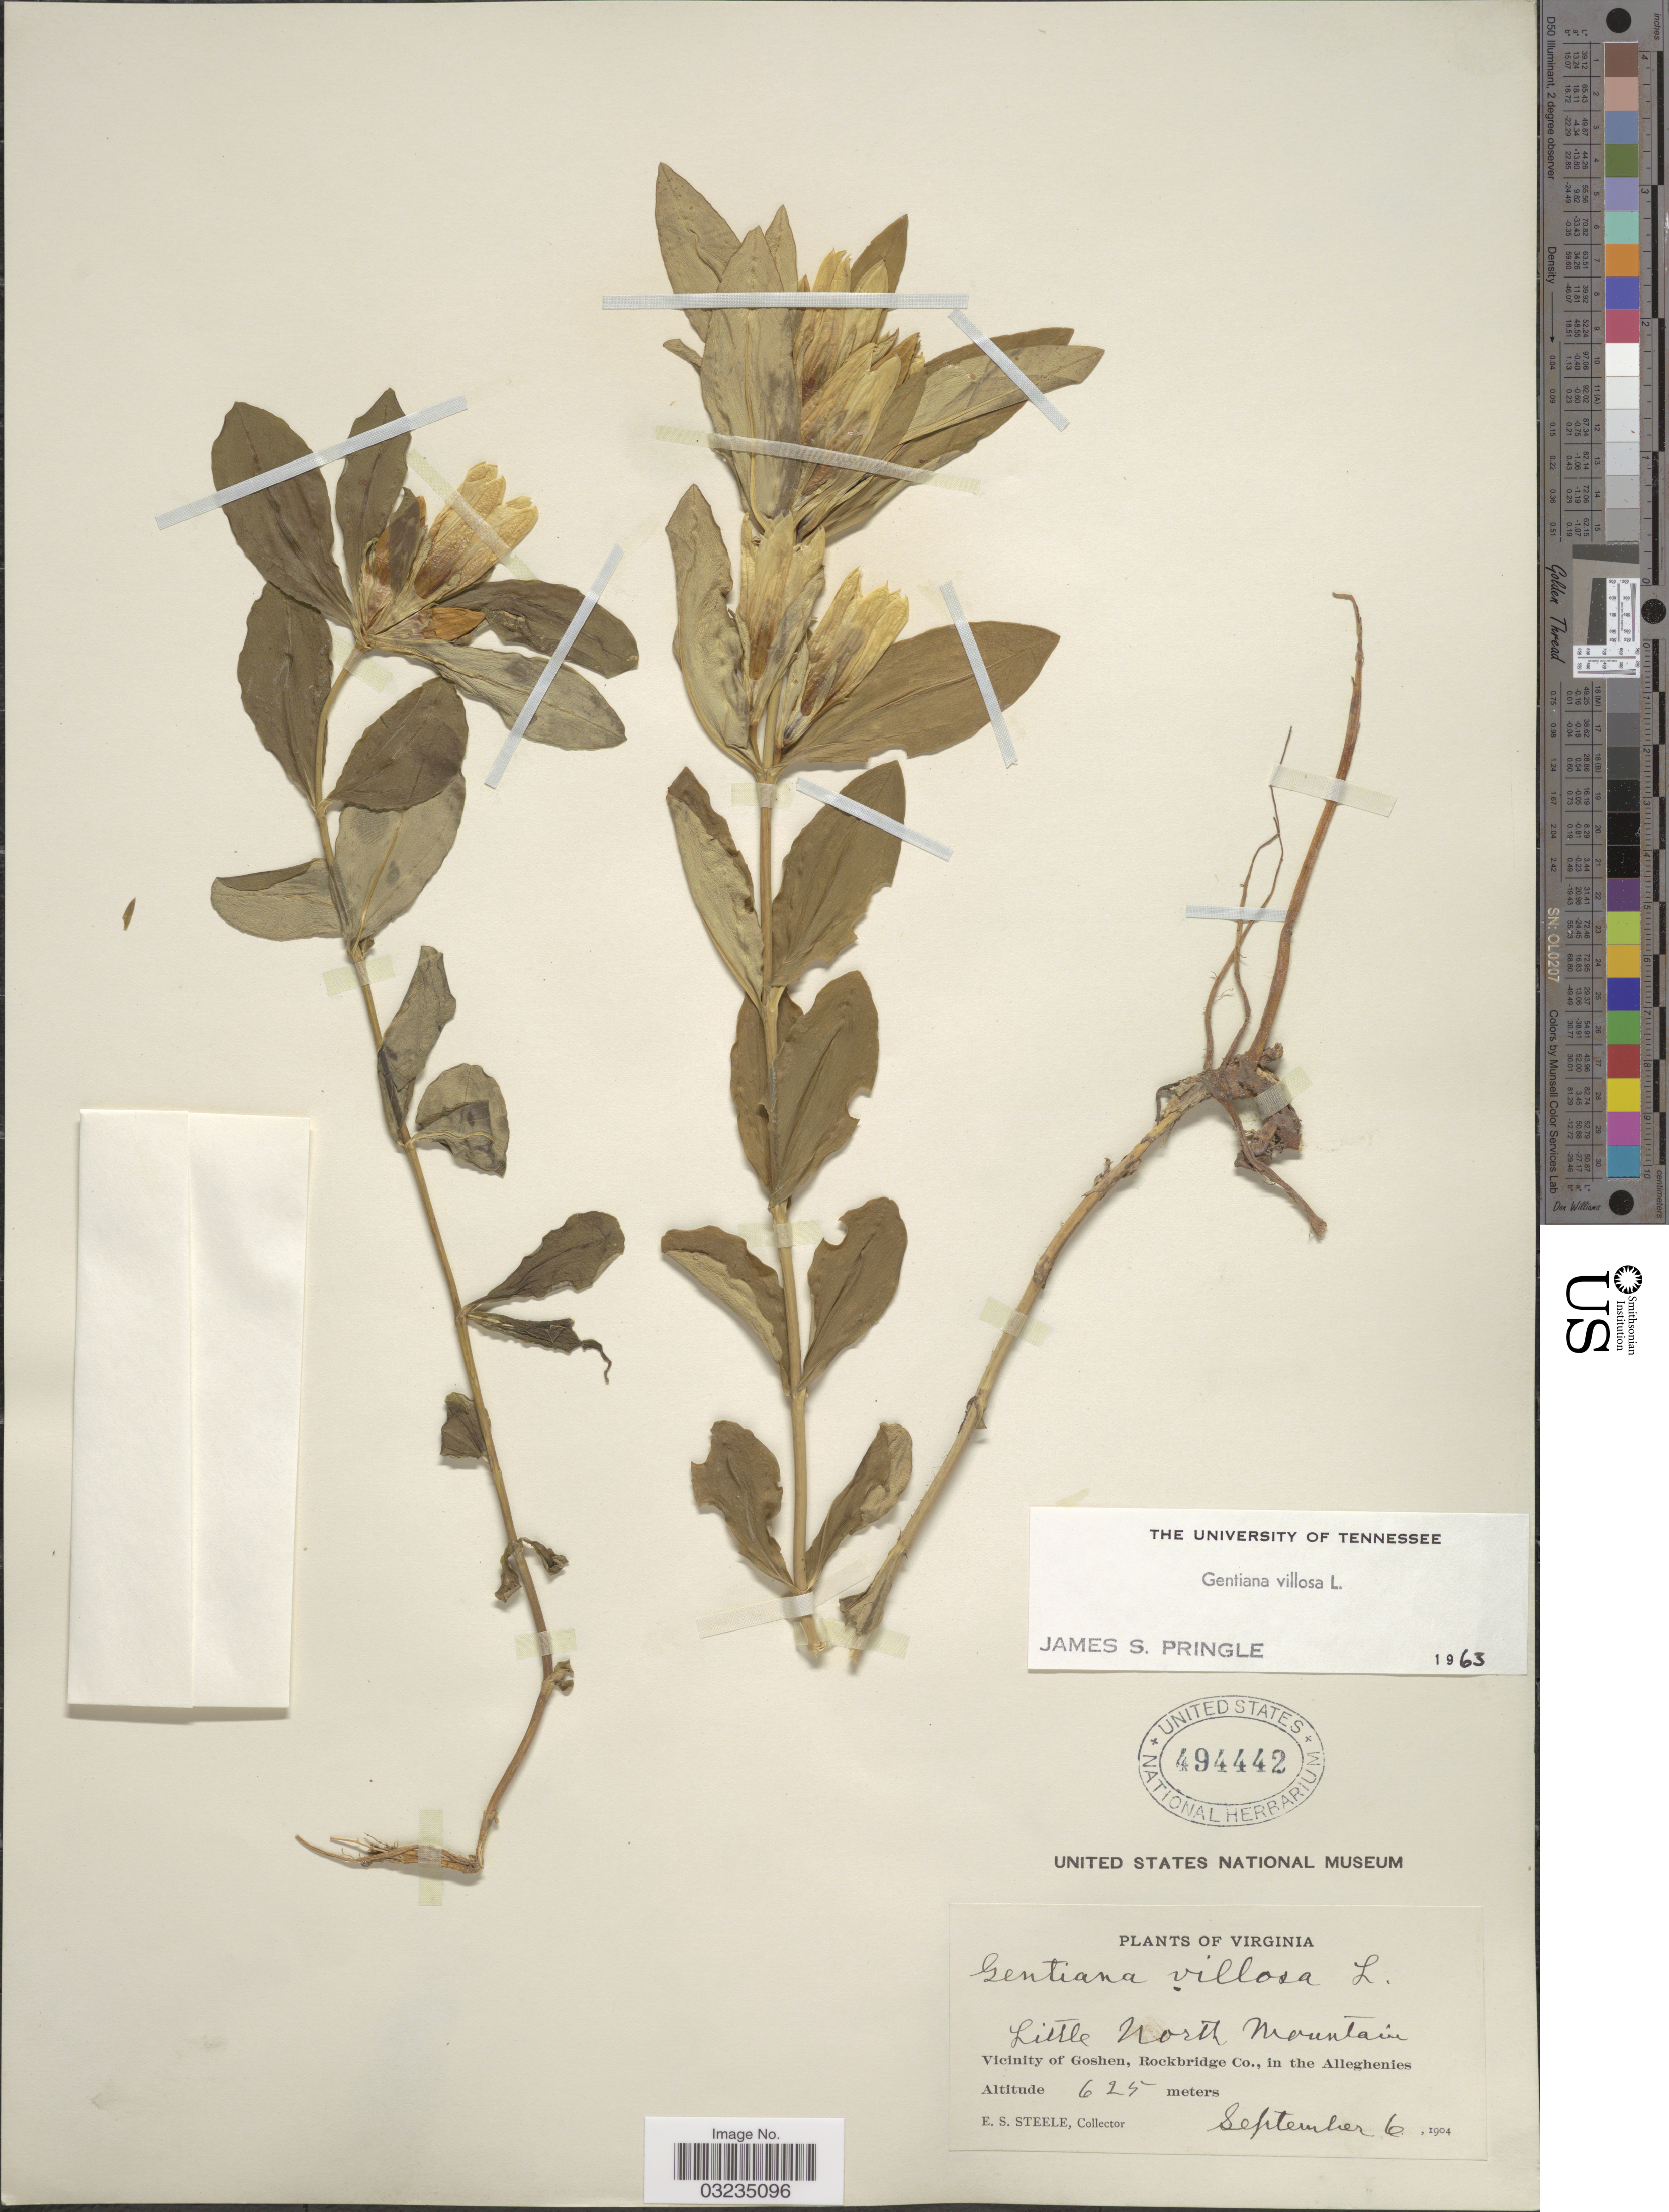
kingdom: Plantae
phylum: Tracheophyta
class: Magnoliopsida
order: Gentianales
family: Gentianaceae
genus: Gentiana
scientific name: Gentiana villosa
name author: L.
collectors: E. Steele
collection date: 1904-09-06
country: United States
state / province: Virginia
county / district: Rockbridge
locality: Little North Mountain. Vicinity of Goshen, Rockbridge co., in the Alleghenies.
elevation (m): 625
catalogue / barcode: US 494442